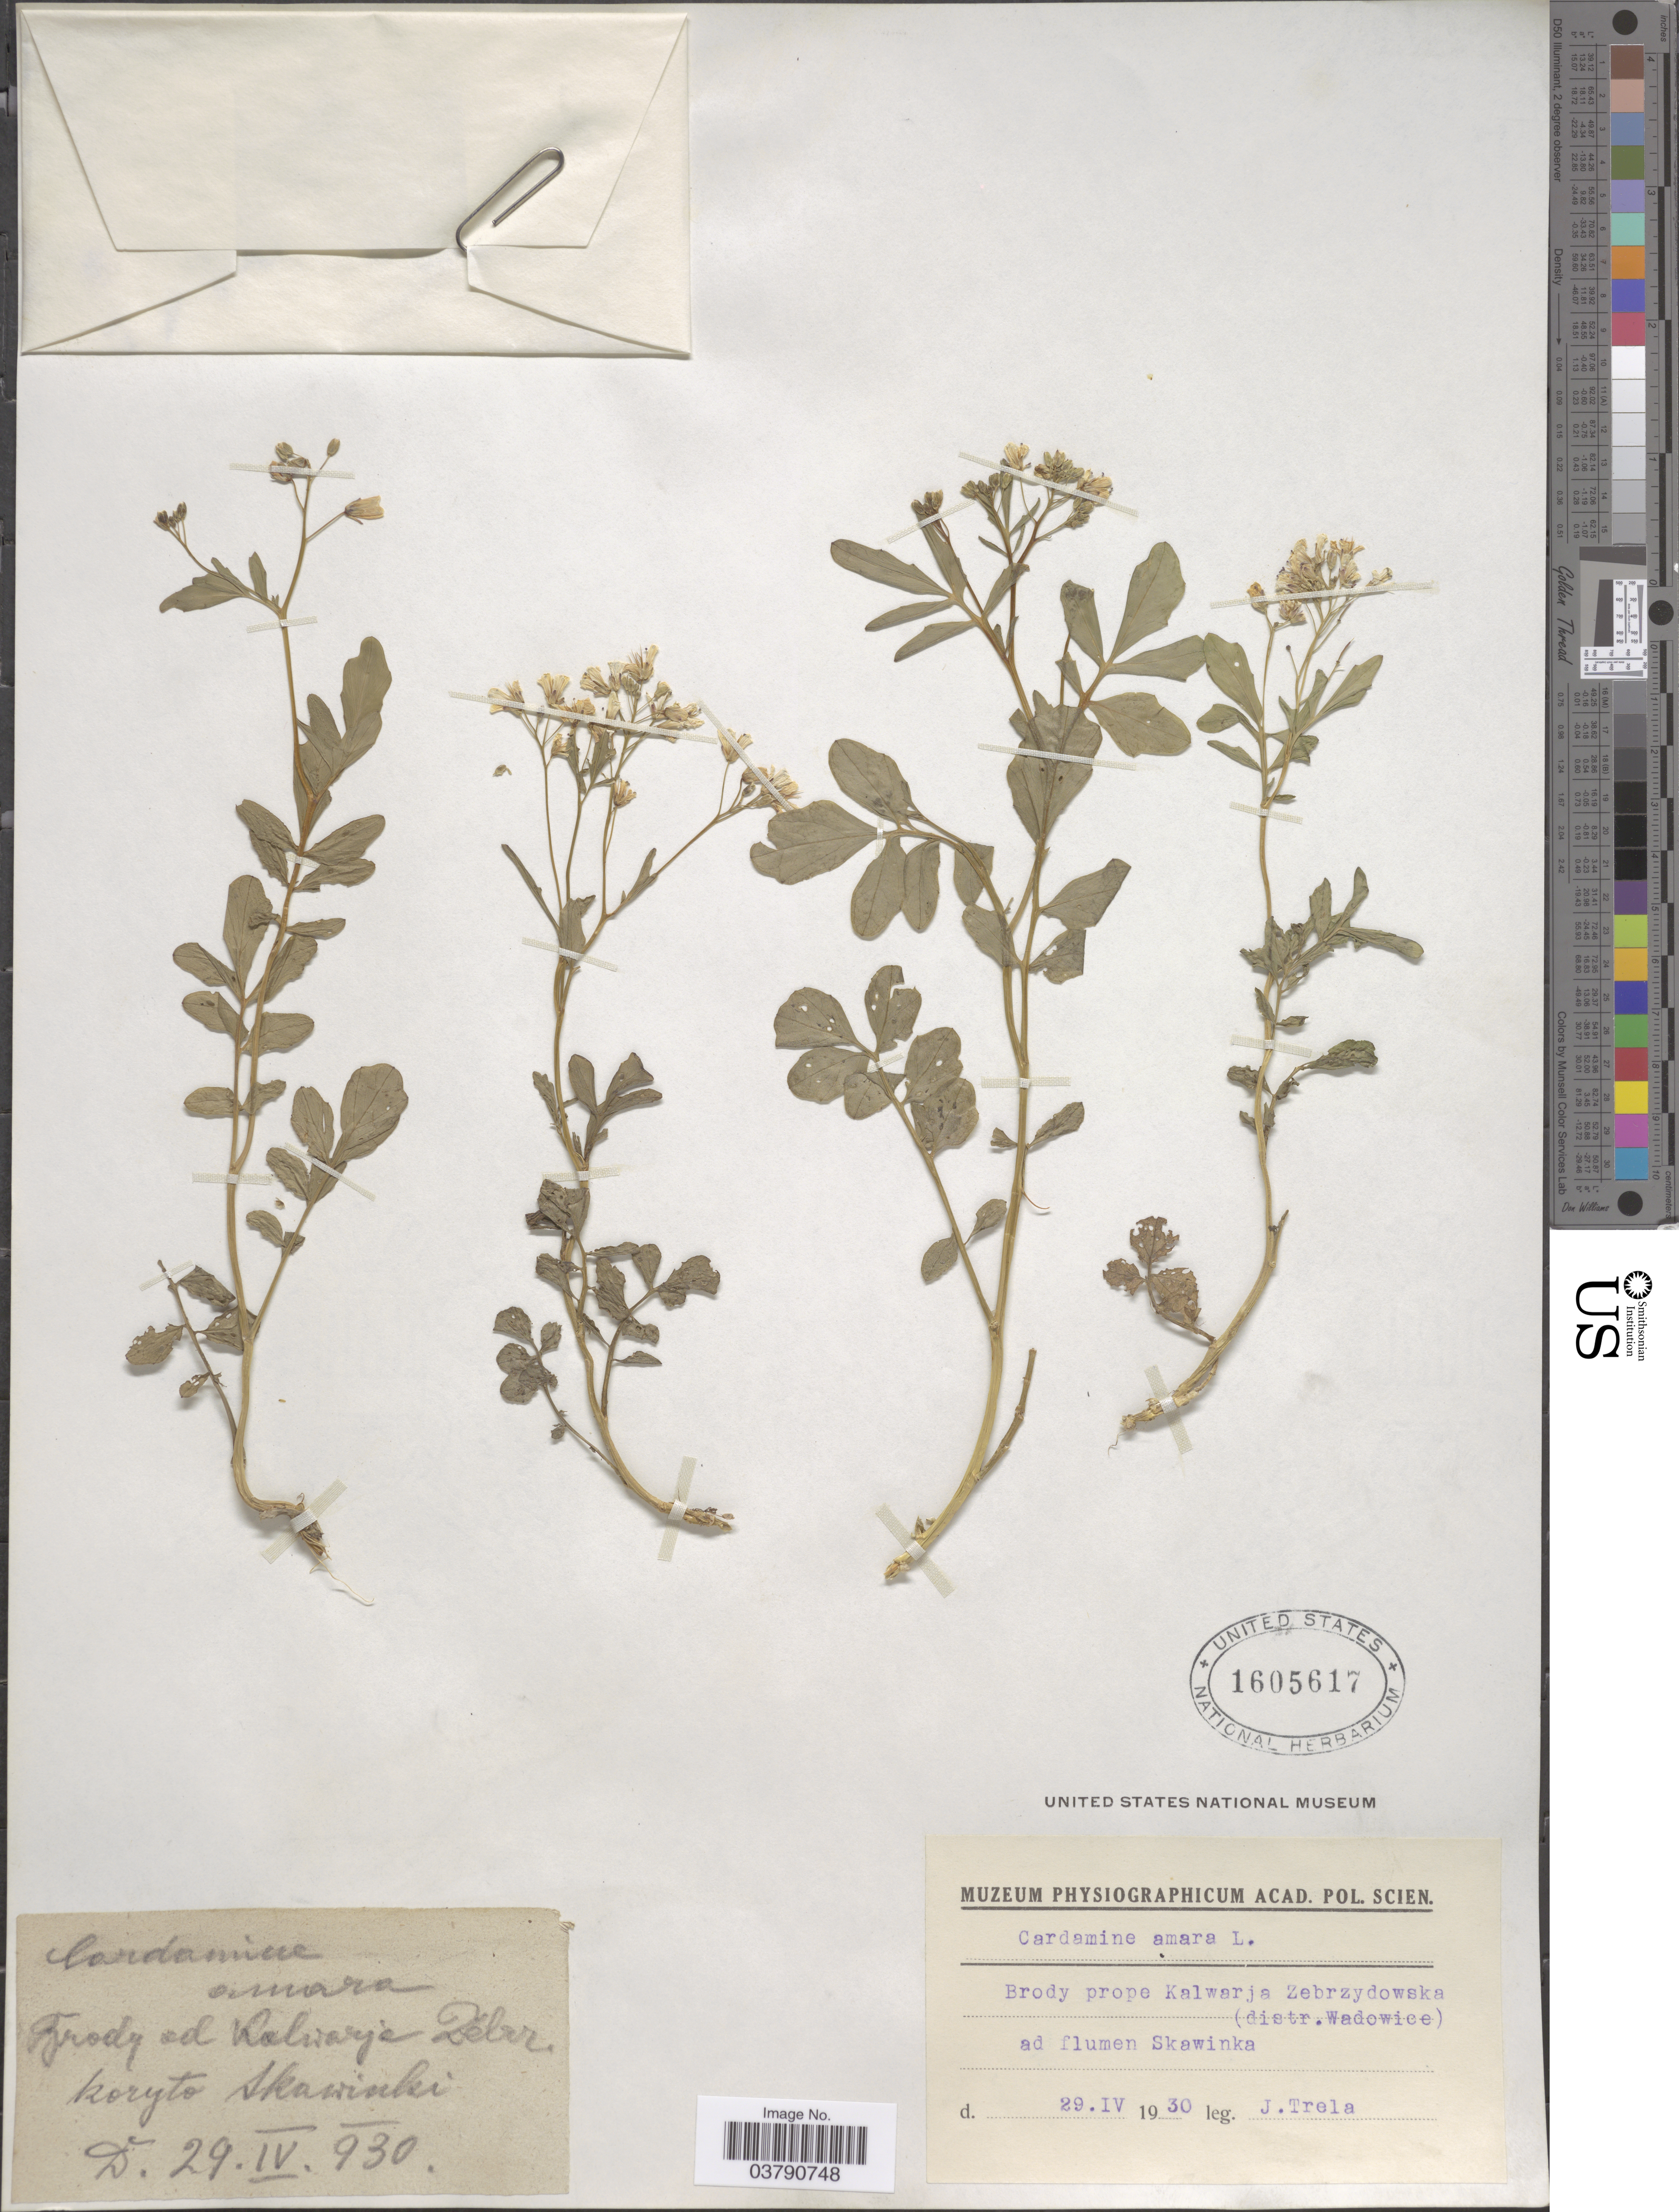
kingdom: Plantae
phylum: Tracheophyta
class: Magnoliopsida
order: Brassicales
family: Brassicaceae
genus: Cardamine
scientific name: Cardamine amara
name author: L.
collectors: J. Trela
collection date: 1930-04-29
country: Poland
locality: Brody prope Kalwarja Zebrzydowska (distr. Wadowice) ad flumen Skawinka.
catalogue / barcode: US 1605617